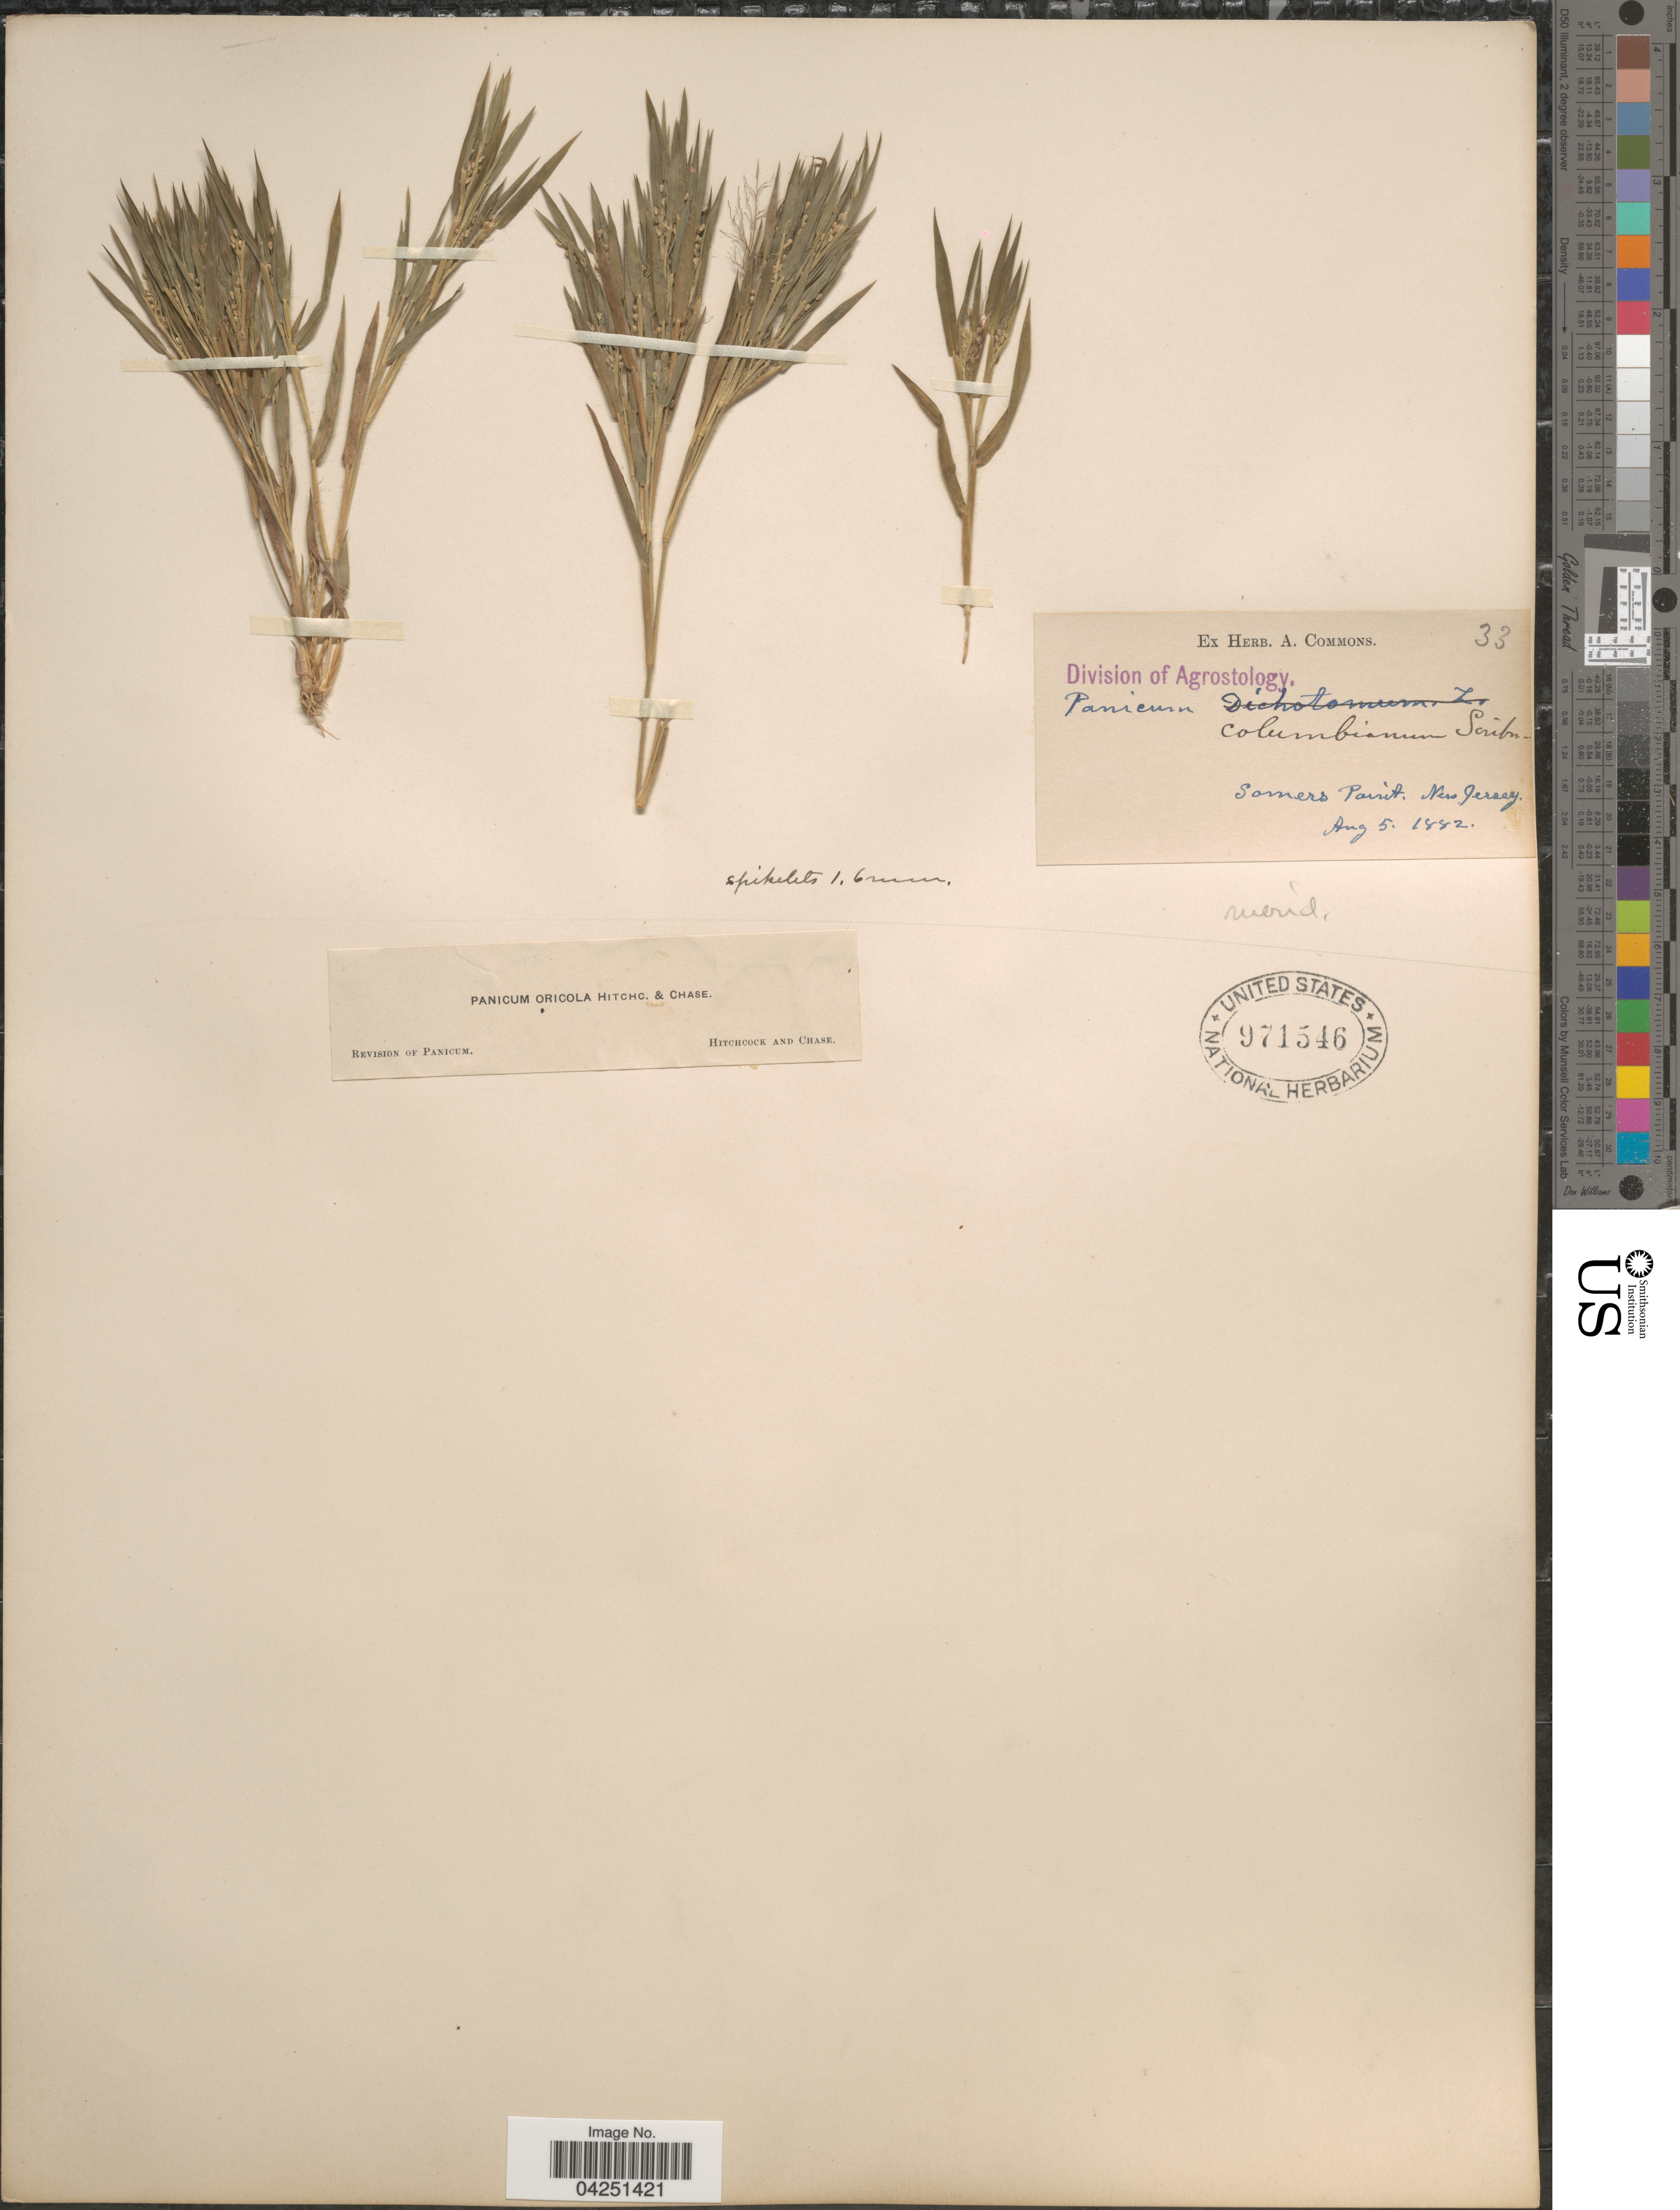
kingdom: Plantae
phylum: Tracheophyta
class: Liliopsida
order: Poales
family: Poaceae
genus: Dichanthelium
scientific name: Dichanthelium acuminatum var. acuminatum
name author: (Sw.) Gould & C.A. Clark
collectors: ex herb. A. Commons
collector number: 33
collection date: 1882-08-05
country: United States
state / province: New Jersey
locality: Somers Point.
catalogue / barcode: US 971546